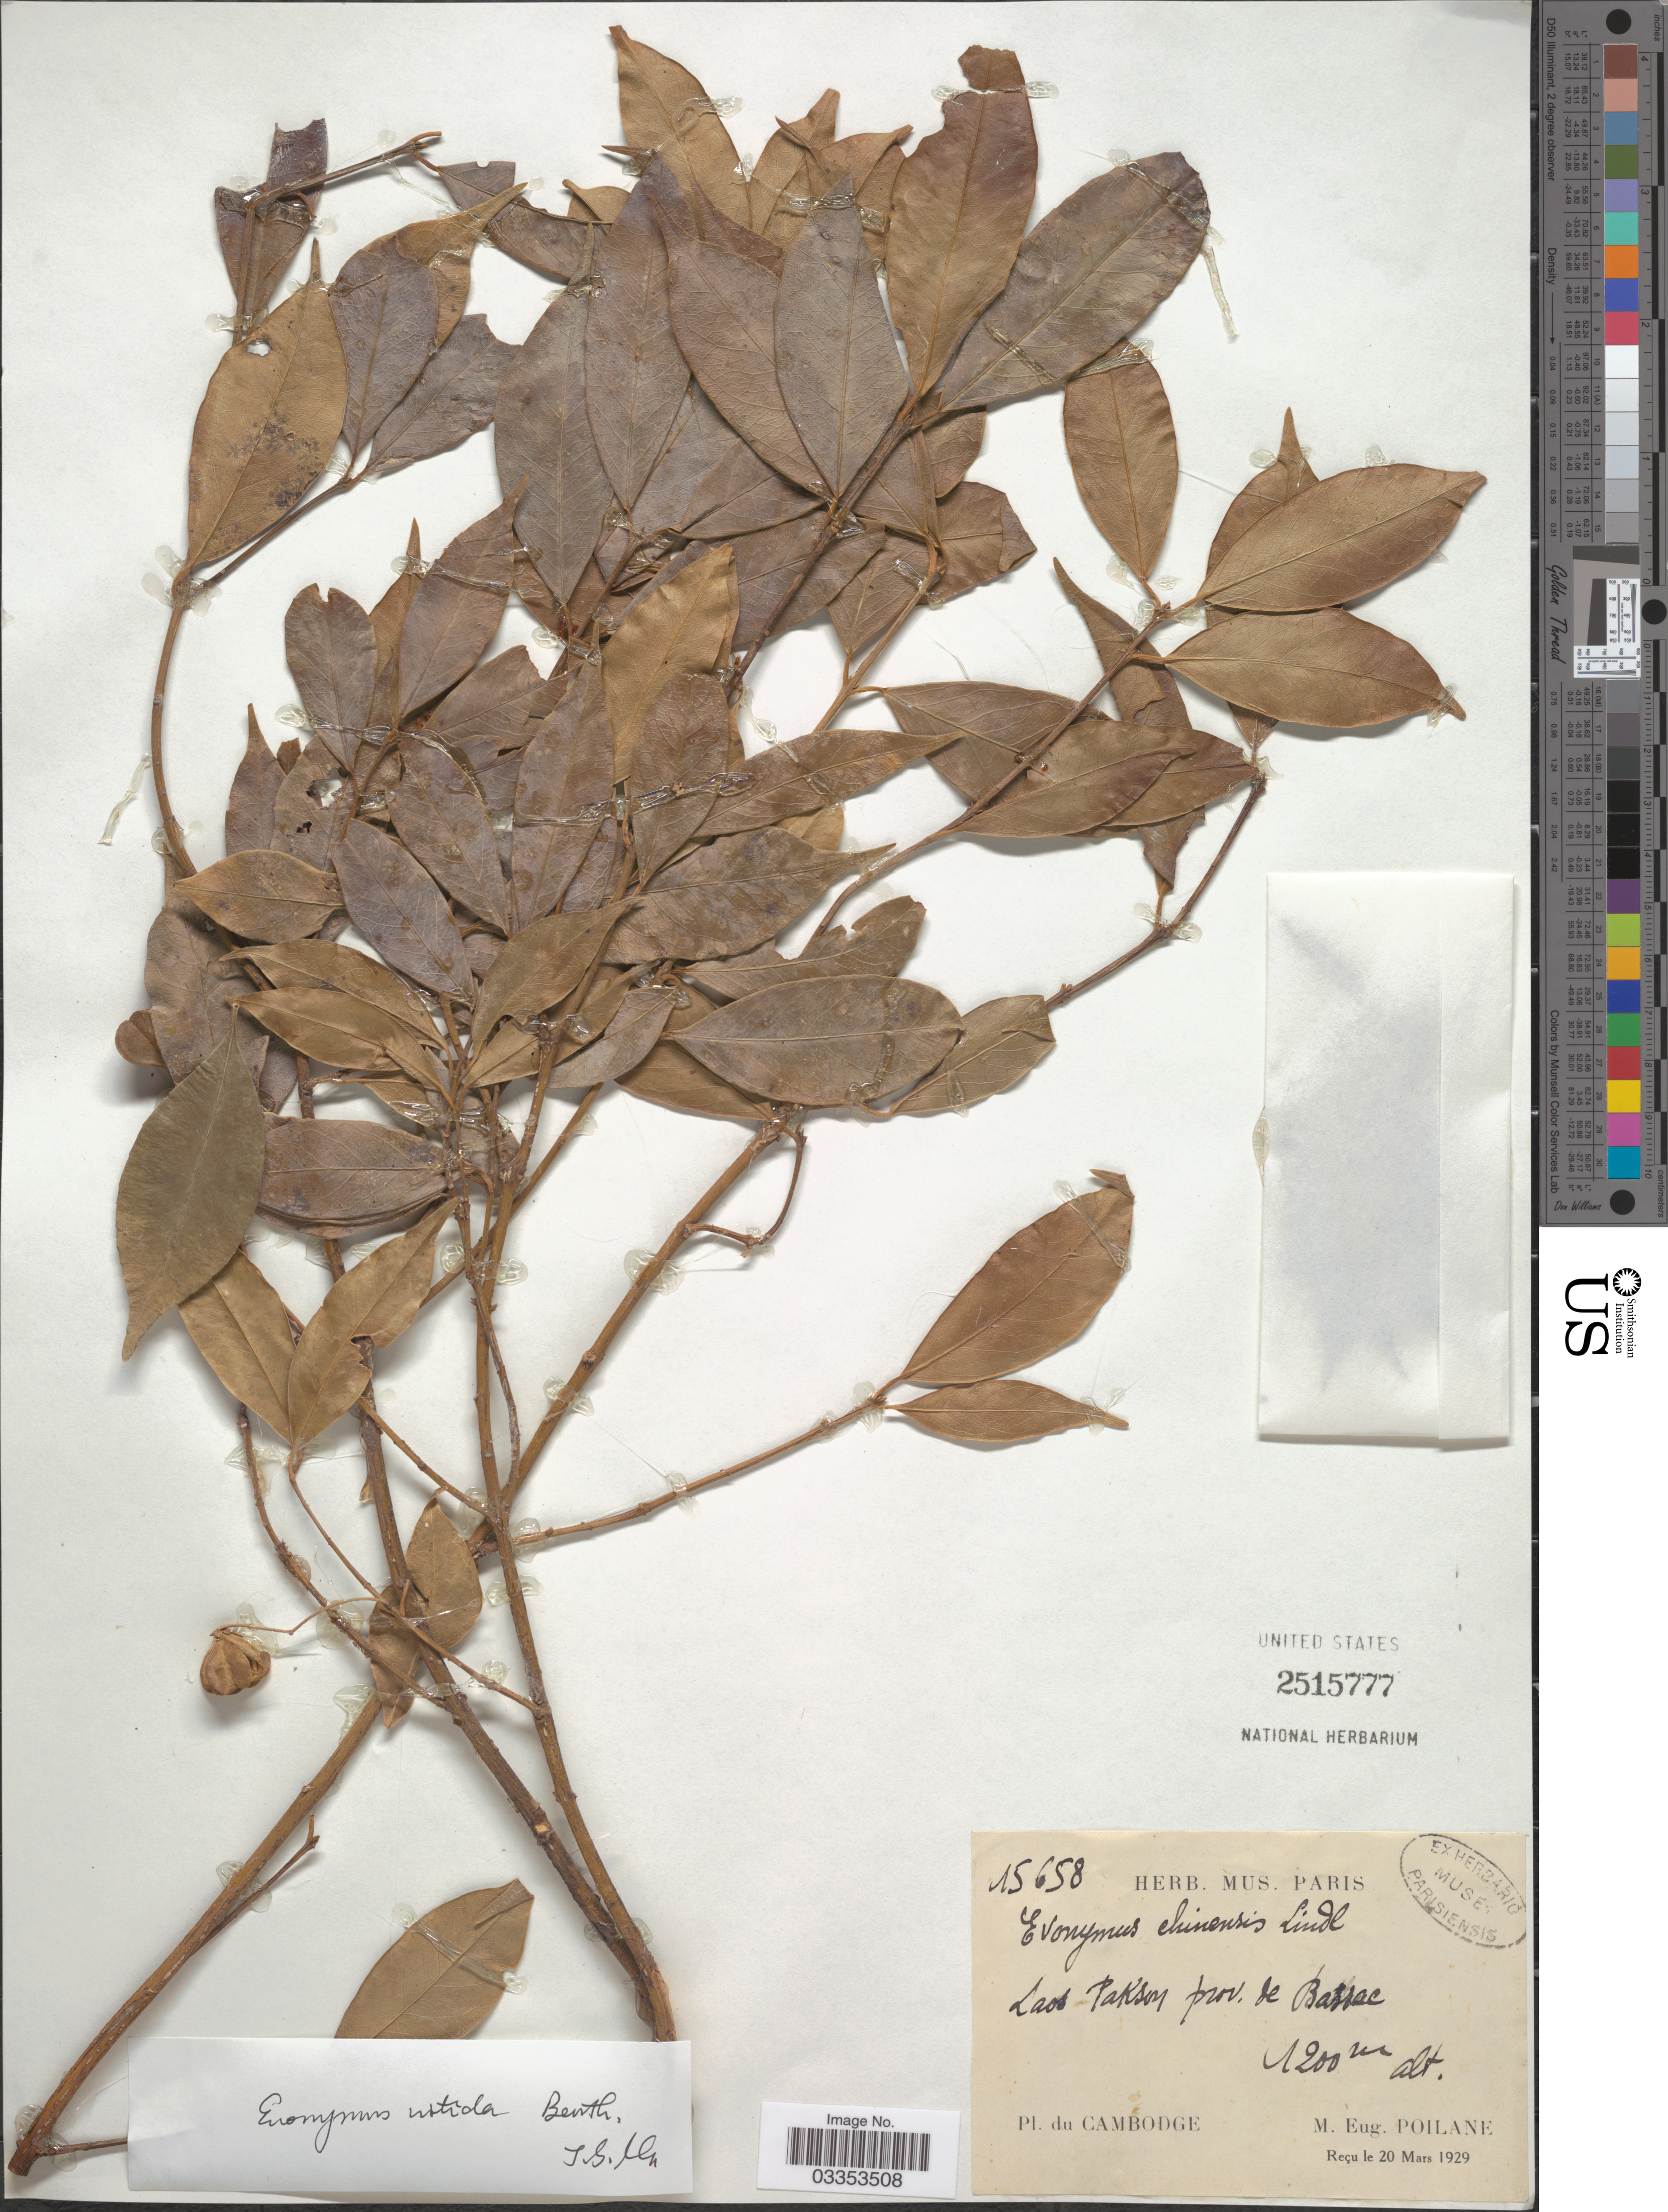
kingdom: Plantae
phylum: Tracheophyta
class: Magnoliopsida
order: Celastrales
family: Celastraceae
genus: Euonymus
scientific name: Euonymus nitidus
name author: Benth.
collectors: M. Poilane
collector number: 15658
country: Cambodia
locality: Laos Paksoy prov. de Bassac. Cambodge.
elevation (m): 1200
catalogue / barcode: US 2515777